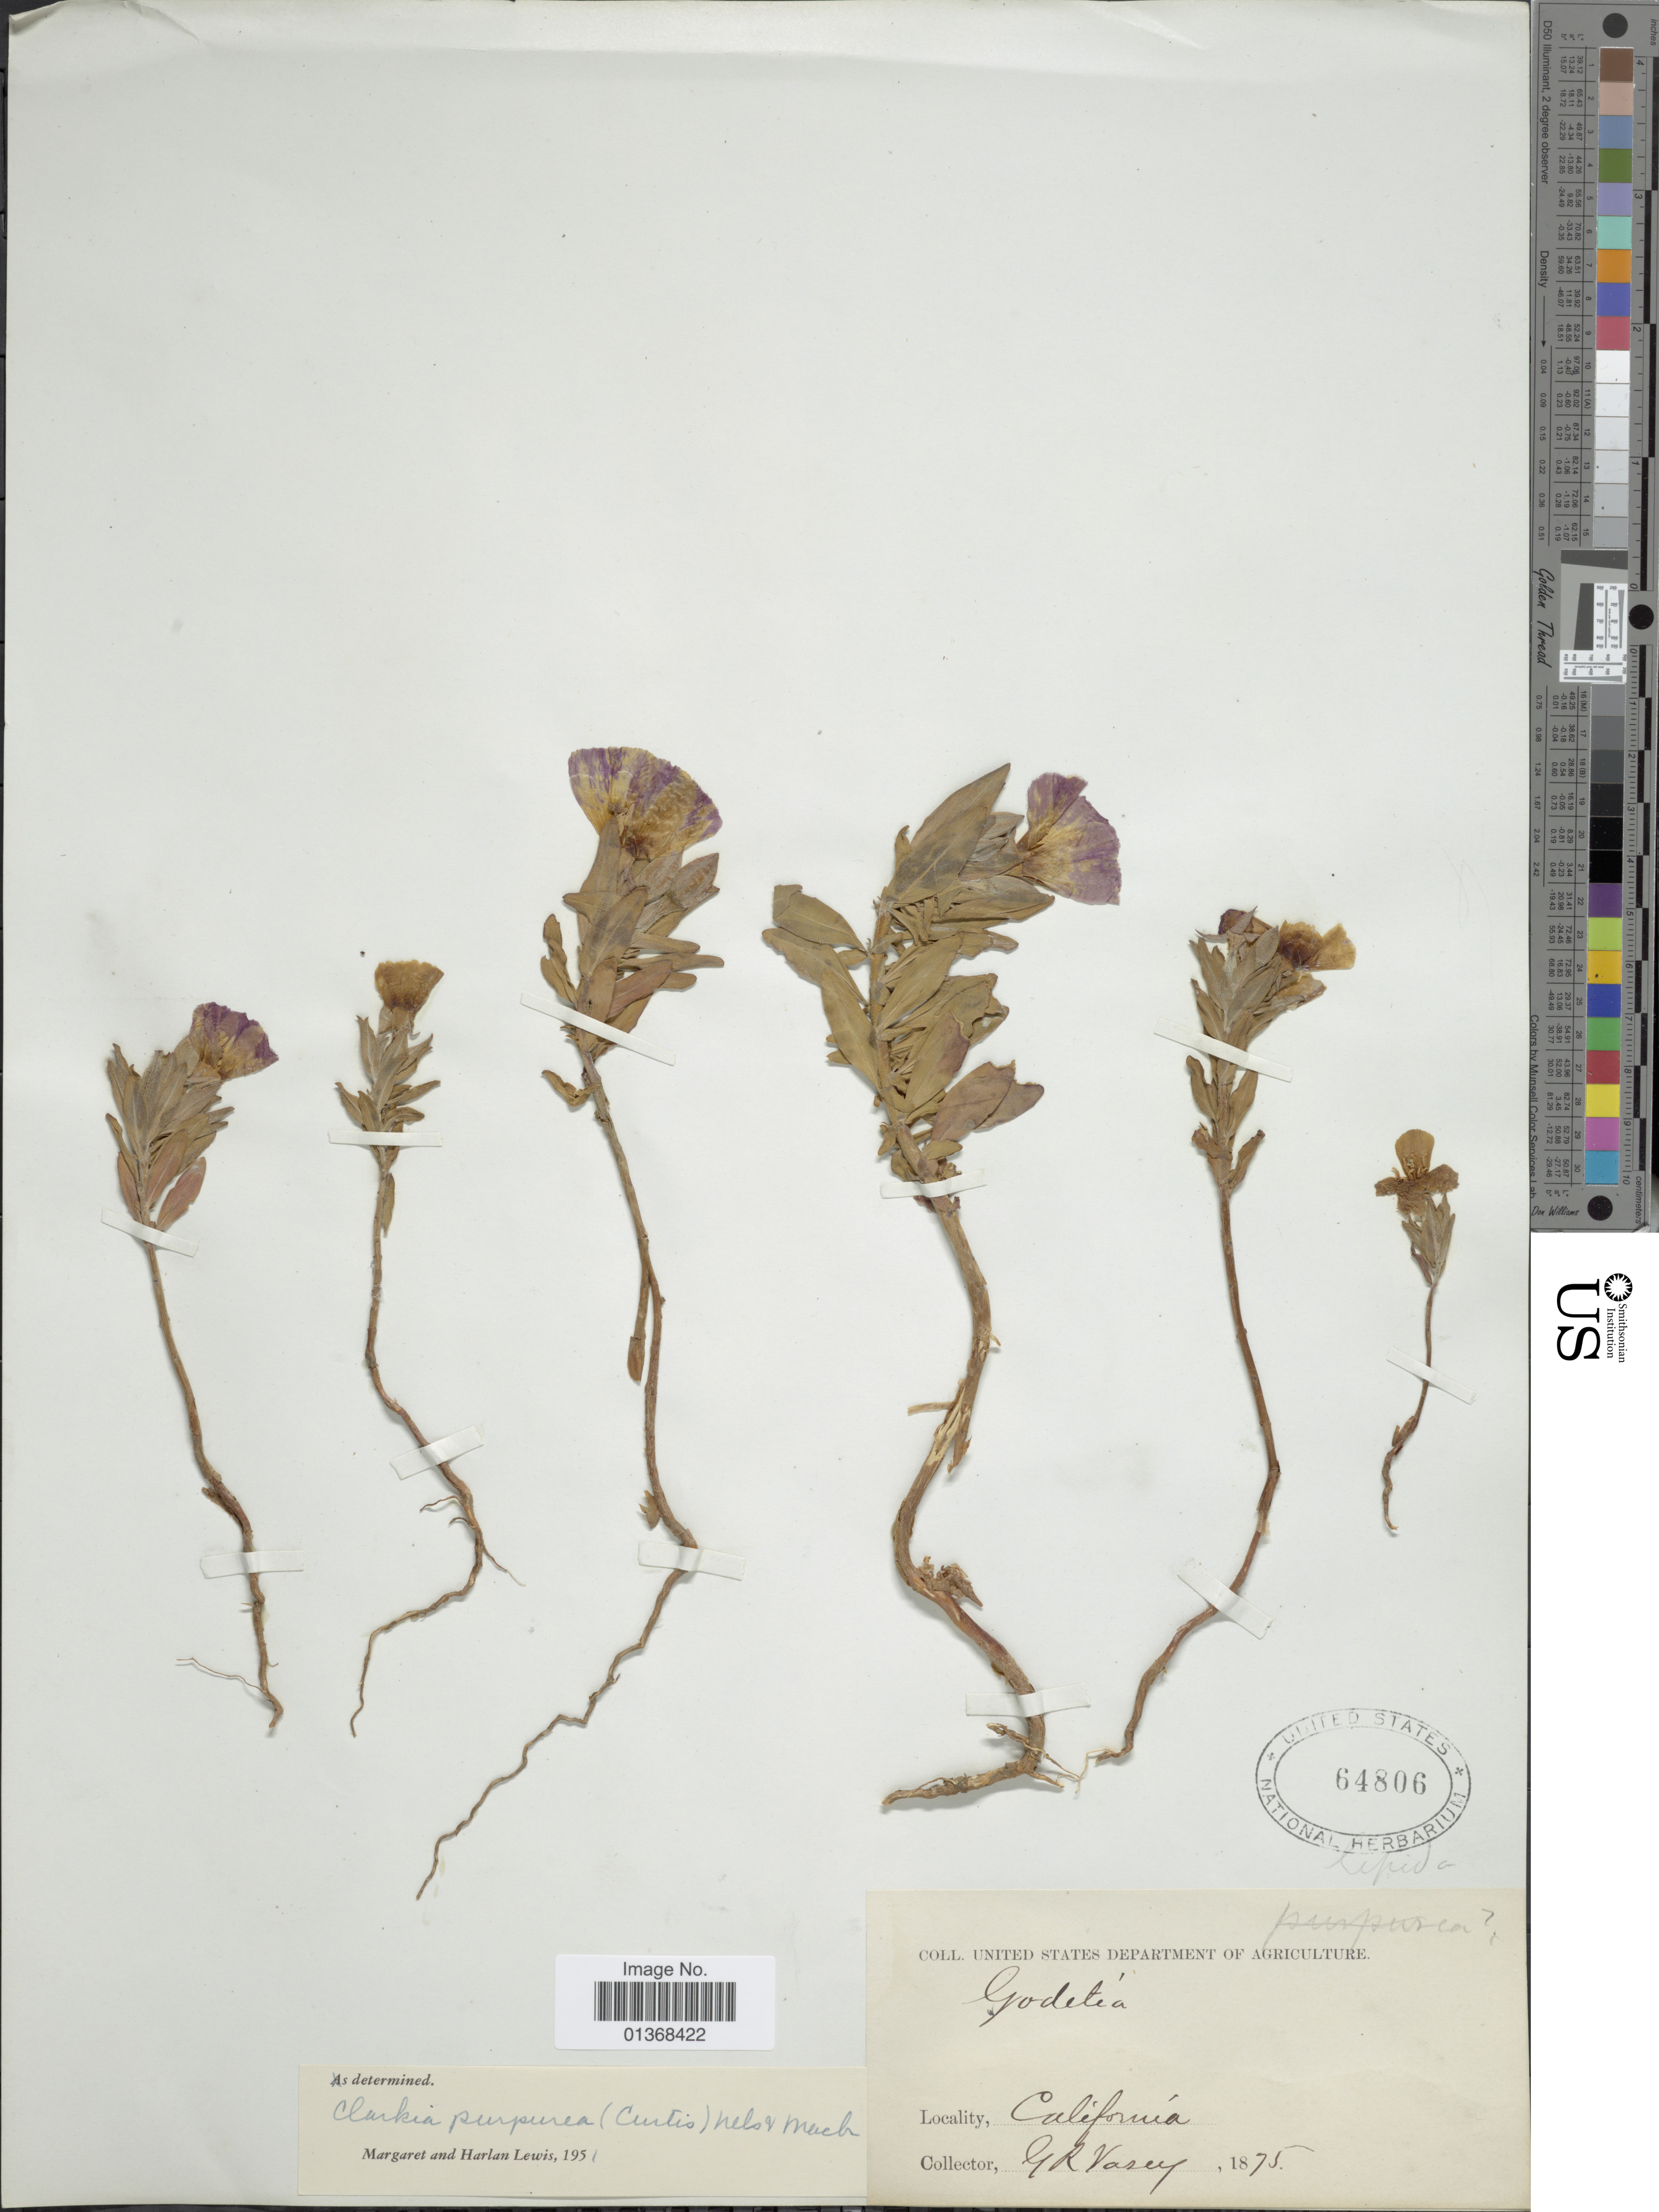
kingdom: Plantae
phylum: Tracheophyta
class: Magnoliopsida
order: Myrtales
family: Onagraceae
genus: Clarkia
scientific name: Clarkia purpurea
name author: (Curtis) A. Nelson & J.F. Macbr.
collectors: G. R. Vasey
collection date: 1875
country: United States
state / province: California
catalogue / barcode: US 64806